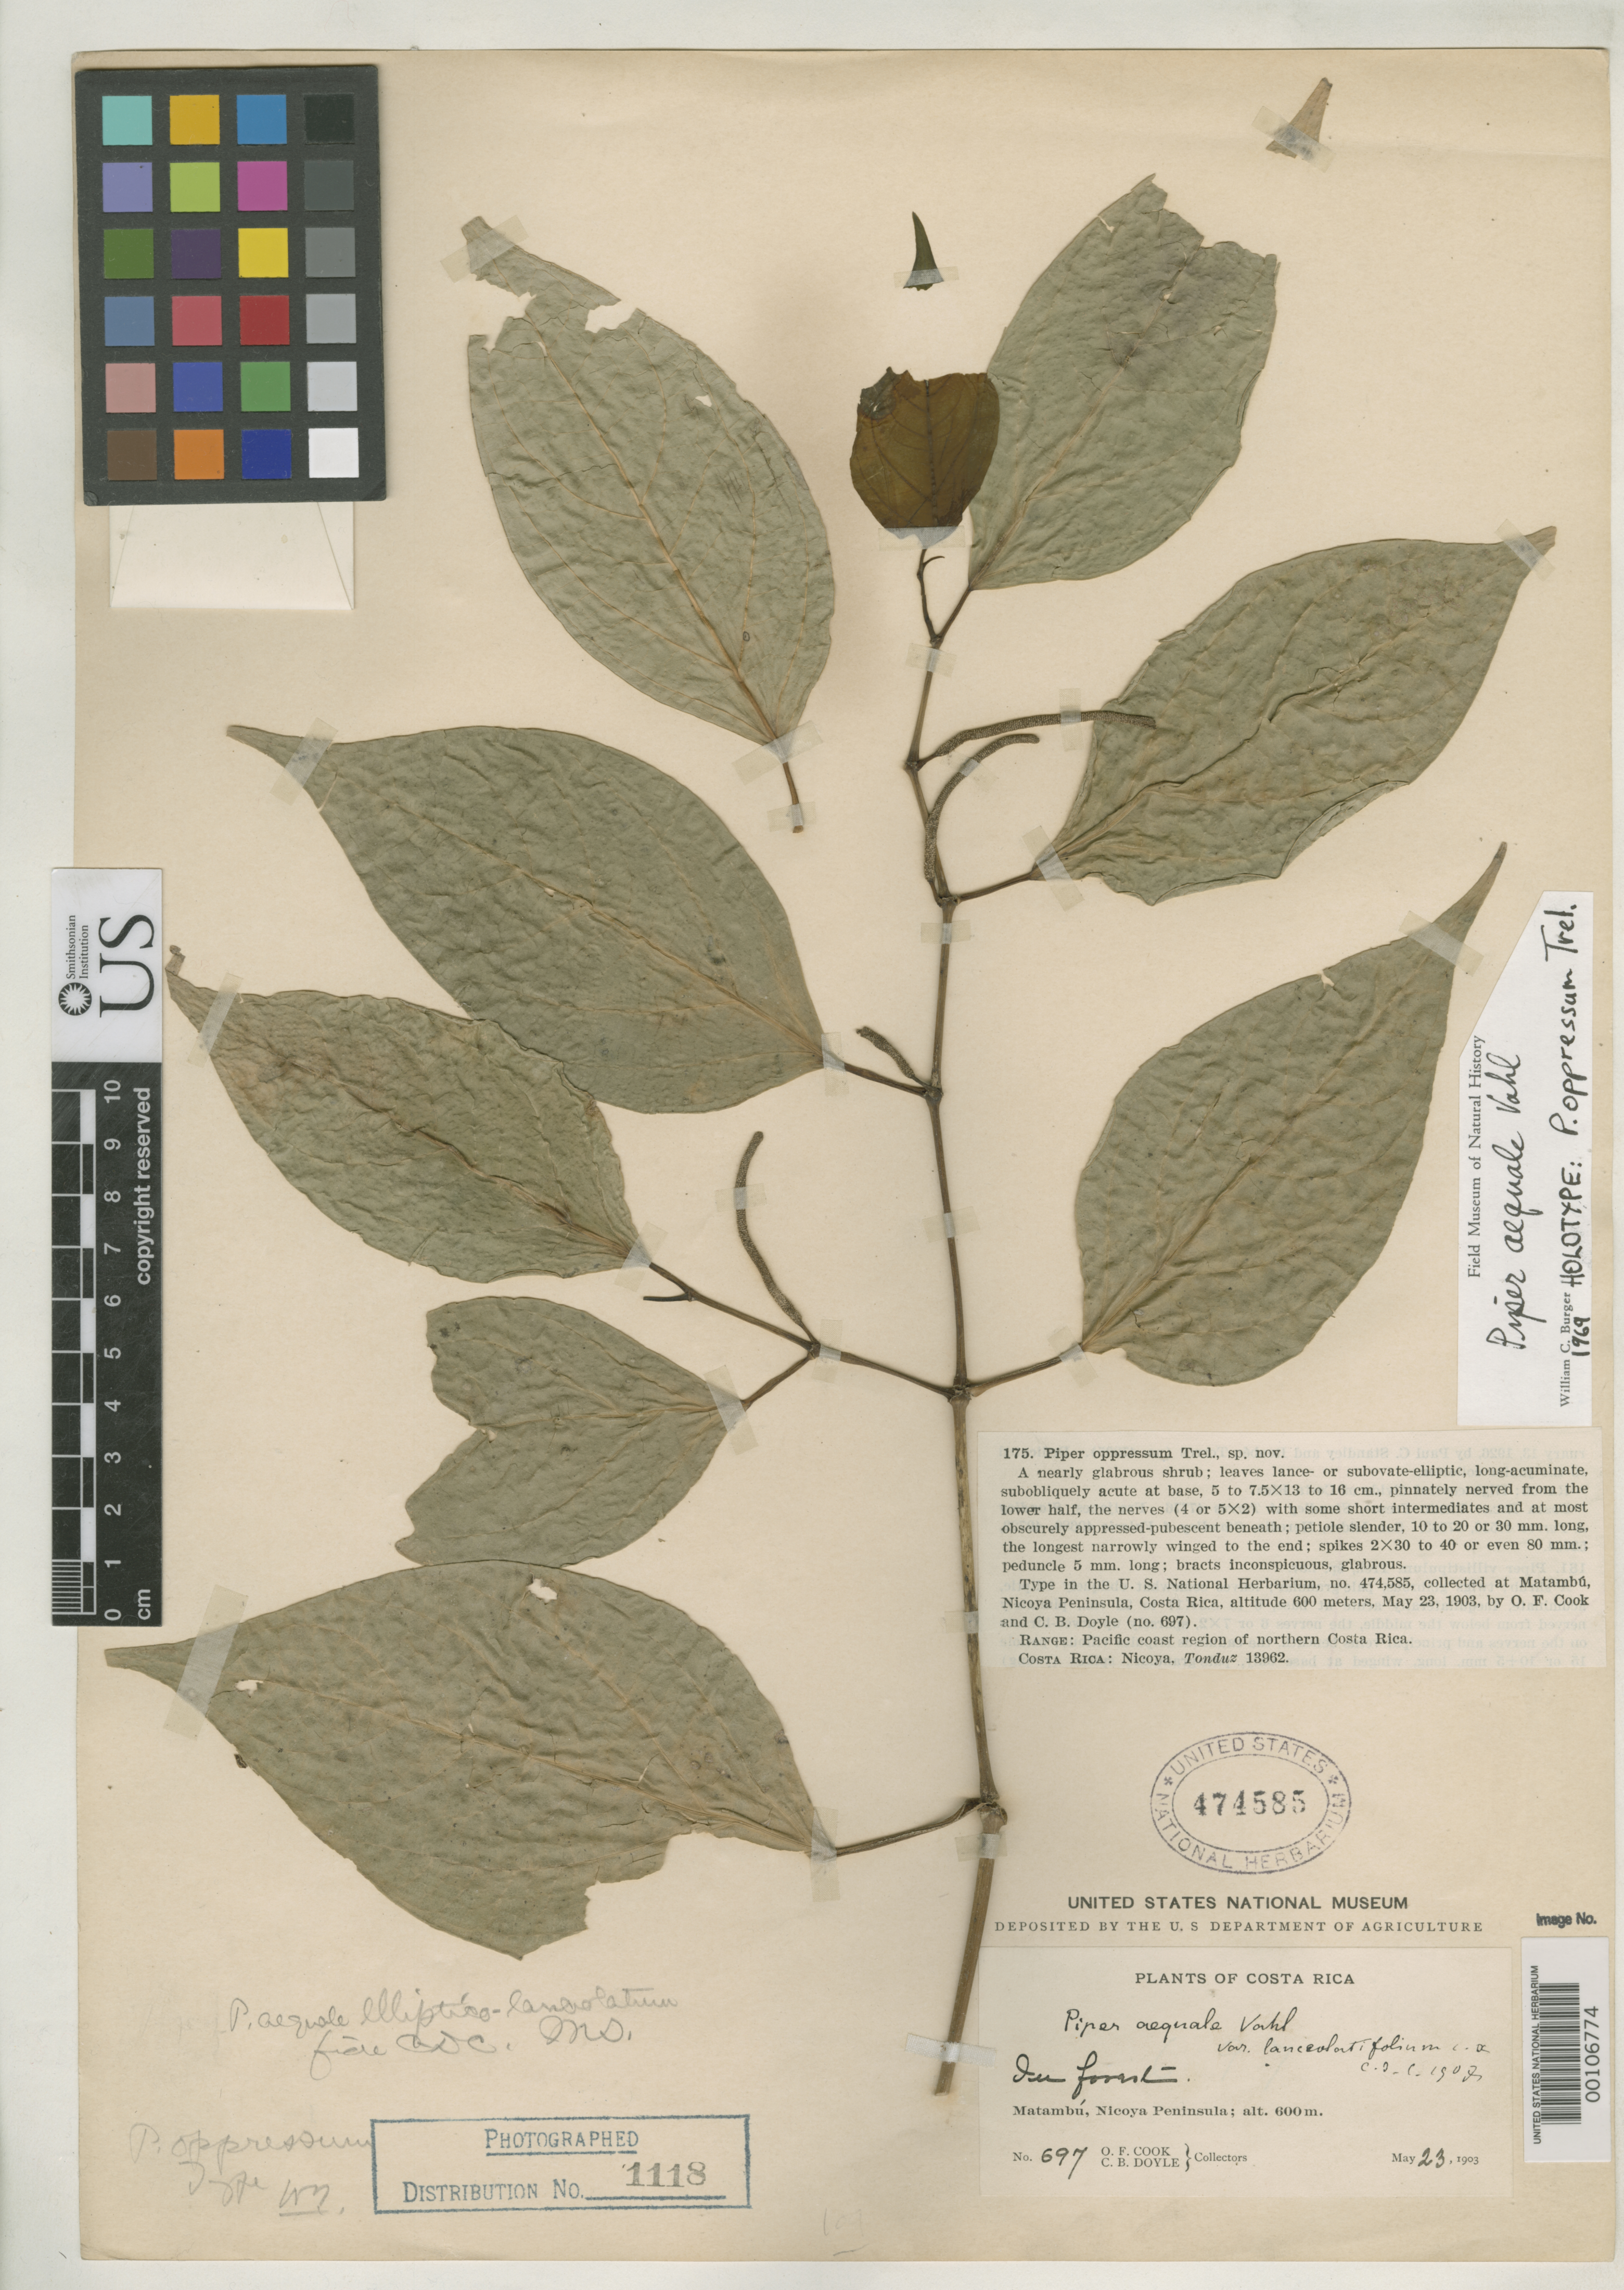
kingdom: Plantae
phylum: Tracheophyta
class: Magnoliopsida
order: Piperales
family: Piperaceae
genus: Piper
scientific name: Piper oppressum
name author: Trel.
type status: Holotype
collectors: O. F. Cook & C. Doyle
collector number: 697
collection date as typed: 23 May 1903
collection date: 1903-05-23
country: Costa Rica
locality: Matambu, Nicoya Peninsula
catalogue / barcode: US 474585